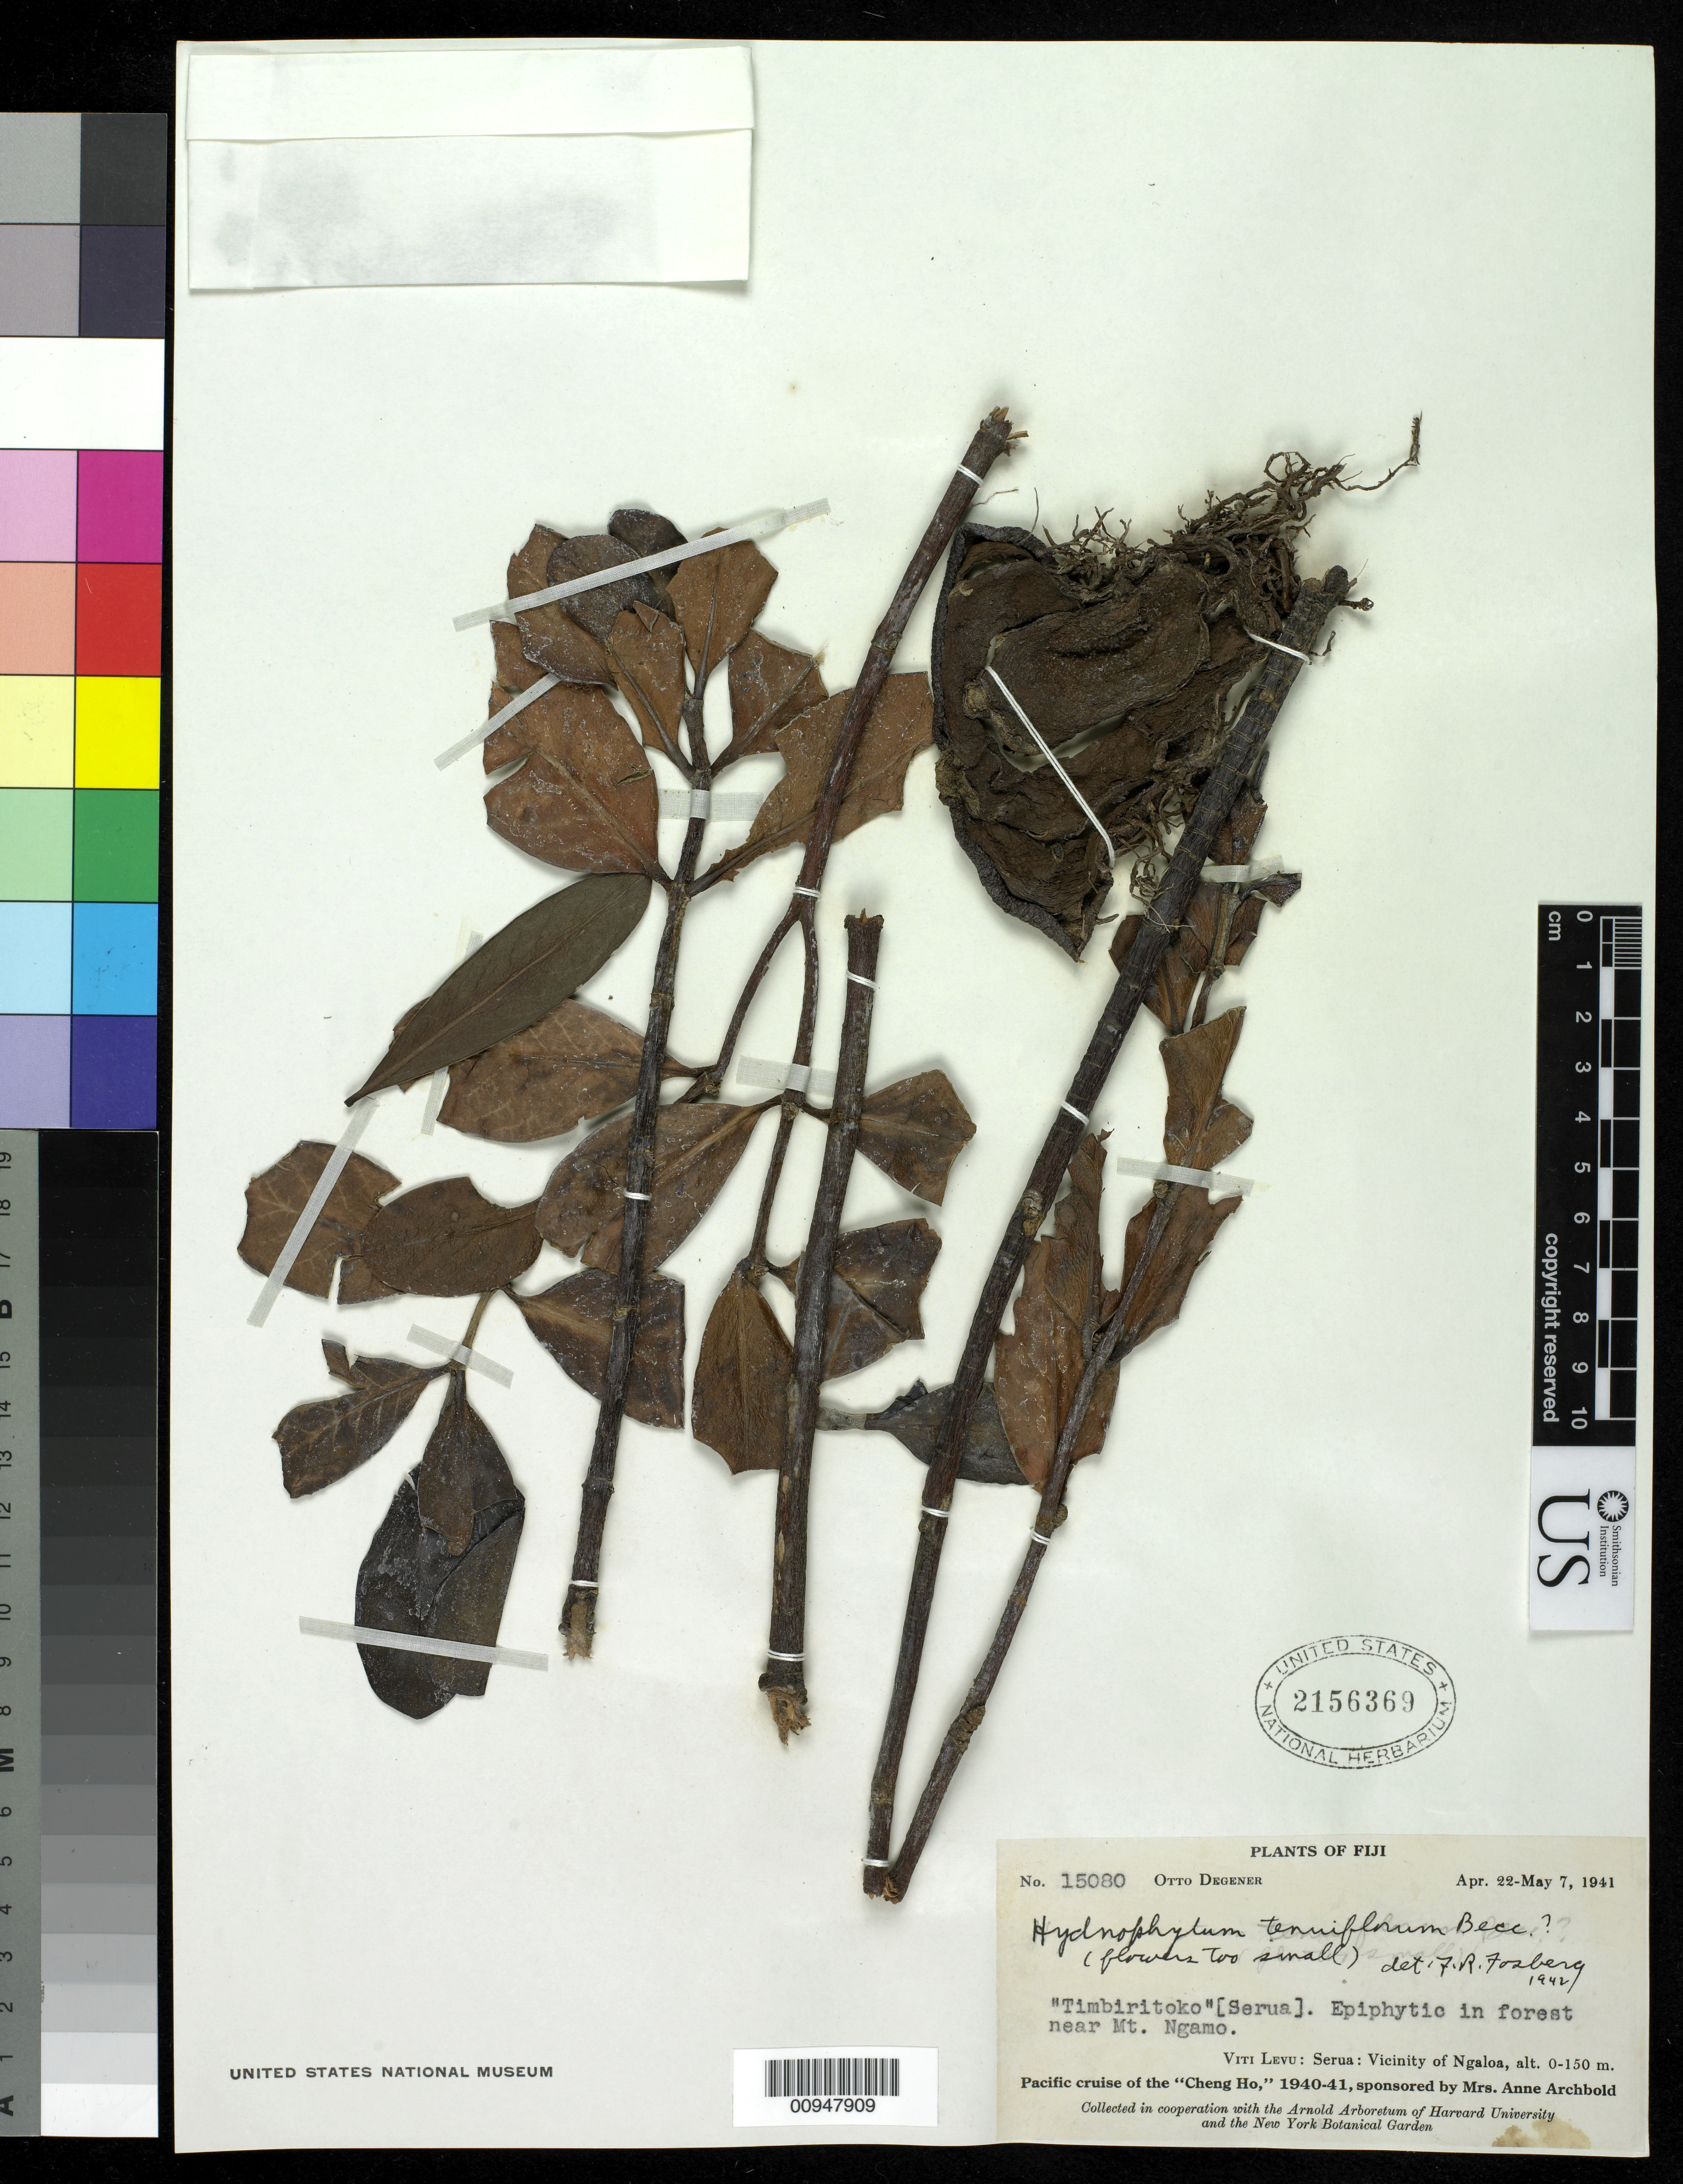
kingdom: Plantae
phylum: Tracheophyta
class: Magnoliopsida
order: Gentianales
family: Rubiaceae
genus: Hydnophytum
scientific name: Hydnophytum tenuiflorum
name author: Becc.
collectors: O. Degener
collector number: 15080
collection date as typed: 22 Apr 1941 to 07 May 1941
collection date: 1941-04-22/1941-05-07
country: Fiji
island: Viti Levu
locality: In forest near Mt. Ngamo. Vicinity of Ngaloa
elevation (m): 0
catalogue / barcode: US 2156369